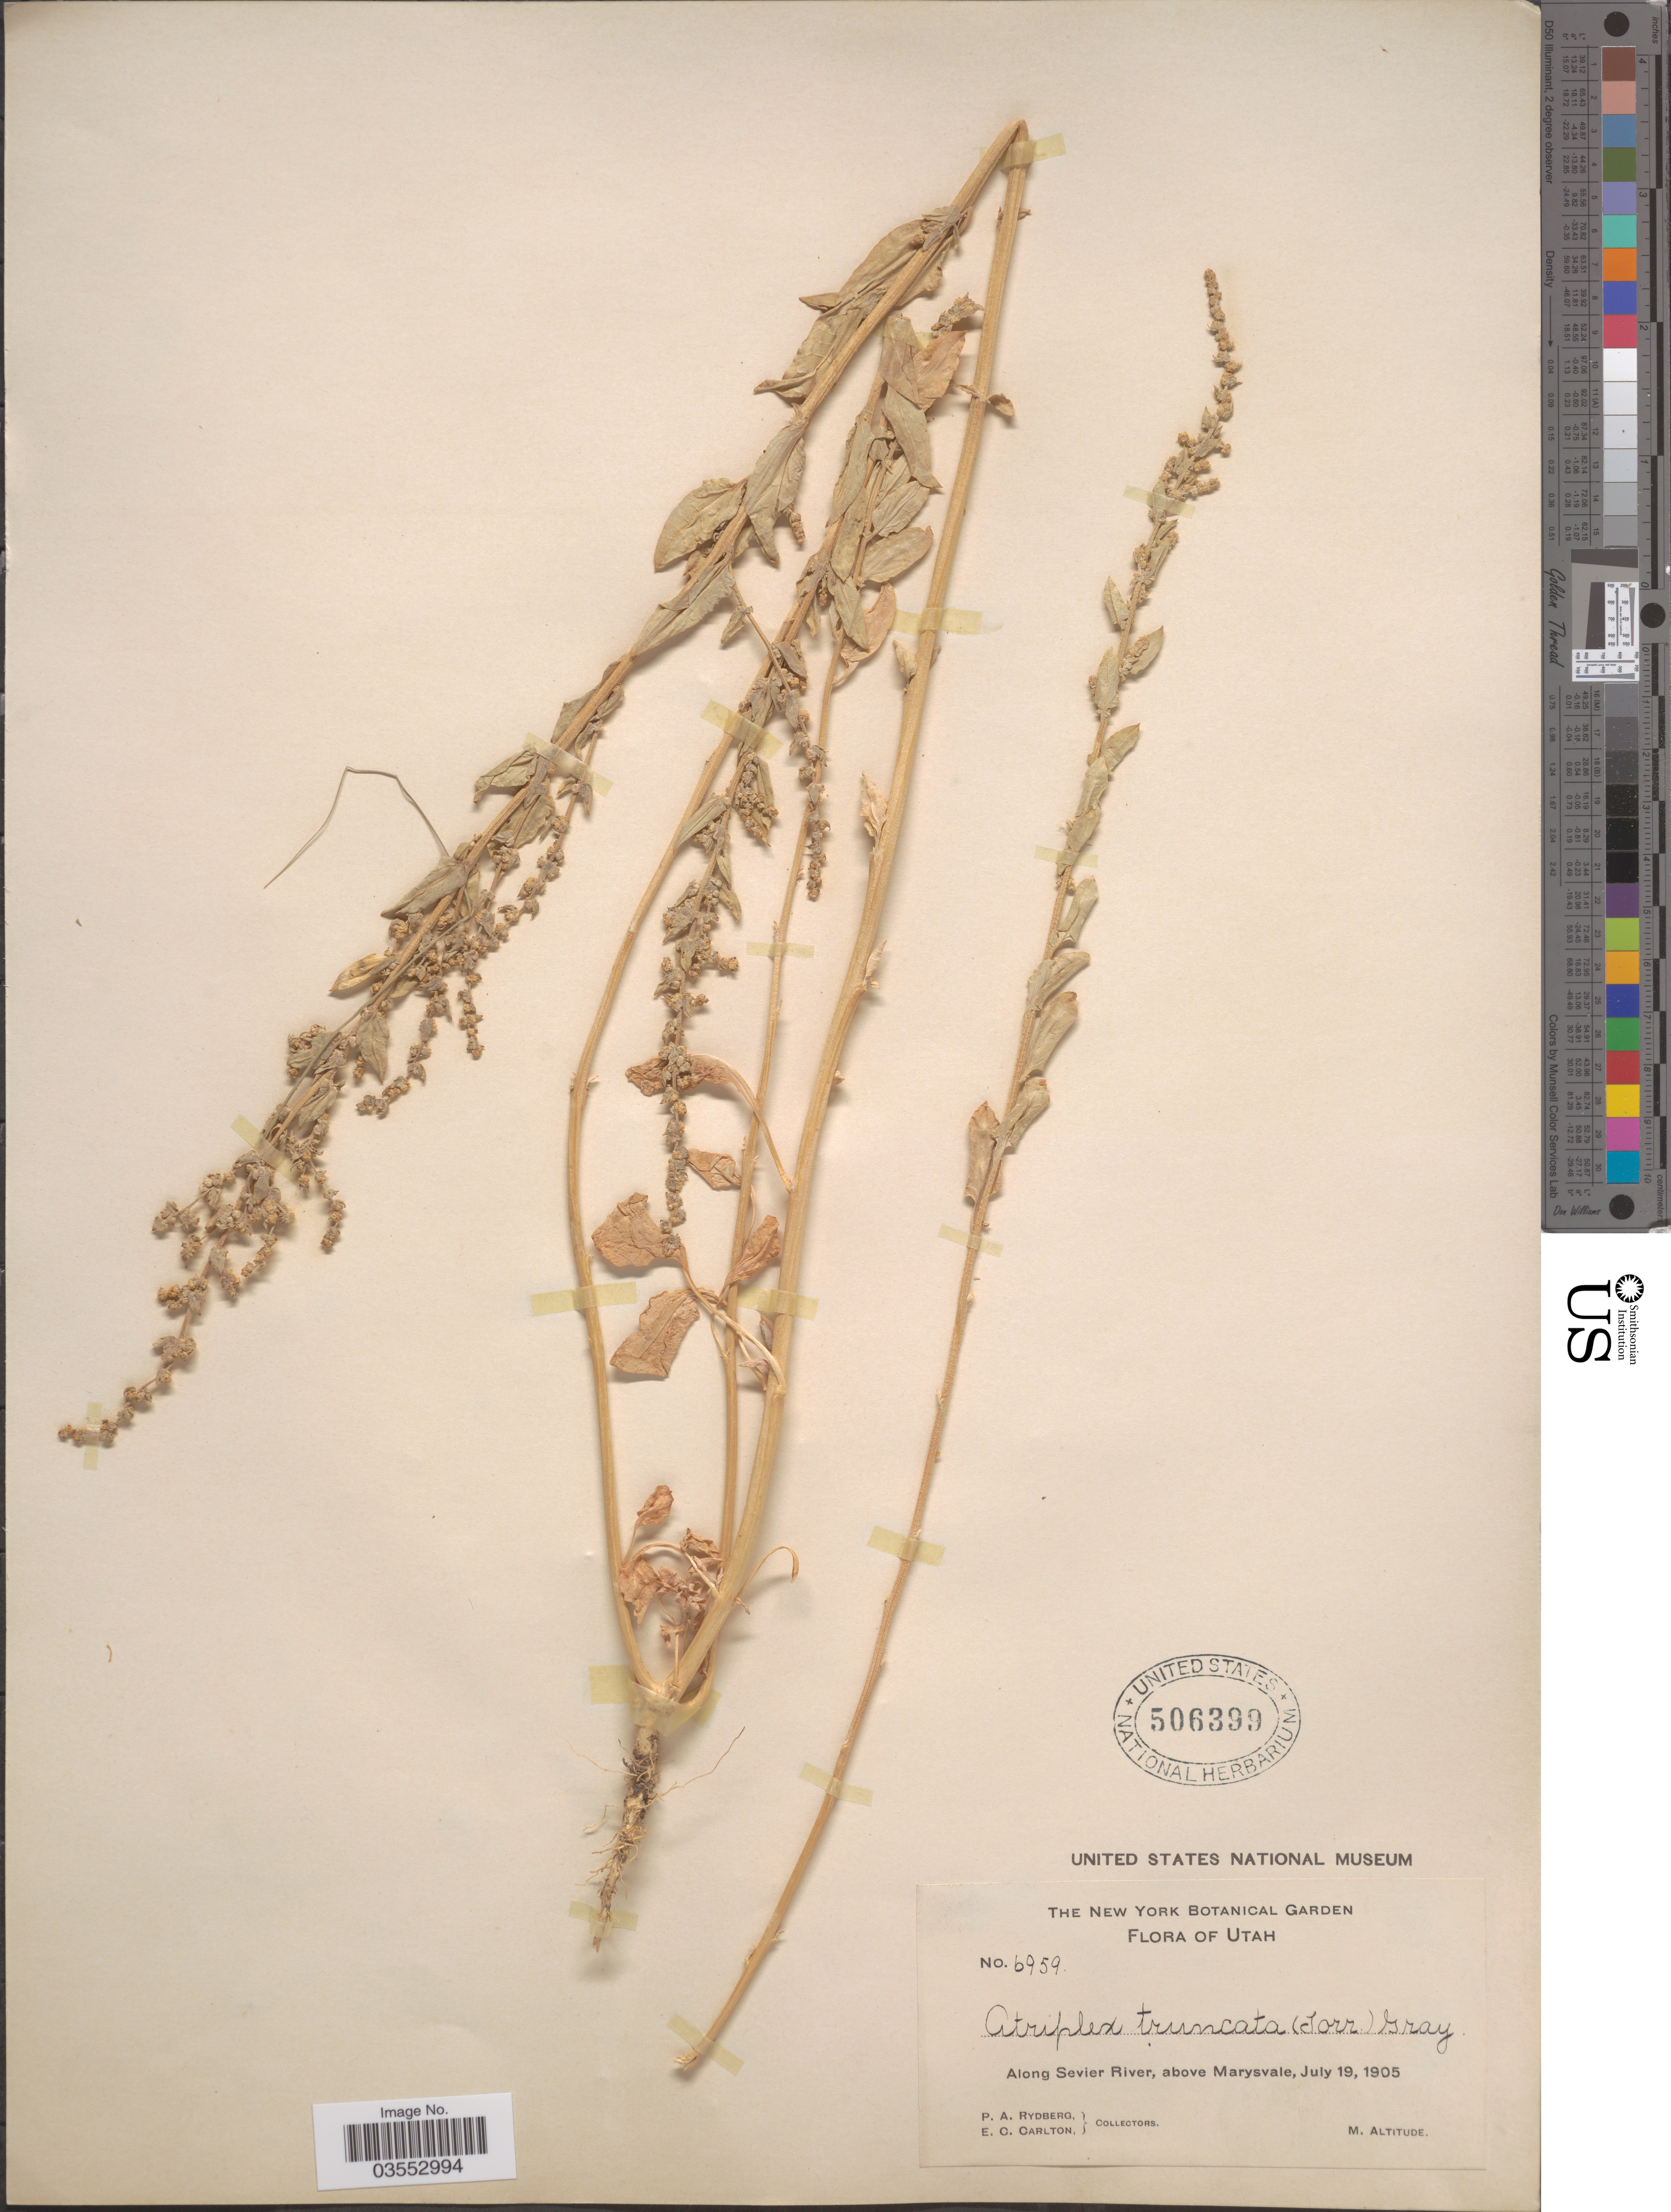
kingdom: Plantae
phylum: Tracheophyta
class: Magnoliopsida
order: Caryophyllales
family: Amaranthaceae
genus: Atriplex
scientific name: Atriplex truncata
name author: (Torr. ex S. Watson) A. Gray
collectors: P. A. Rydberg & E. Carlton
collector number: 6959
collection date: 1905-07-19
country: United States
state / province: Utah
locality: Along Sevier River, above Marysvale.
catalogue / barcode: US 506399